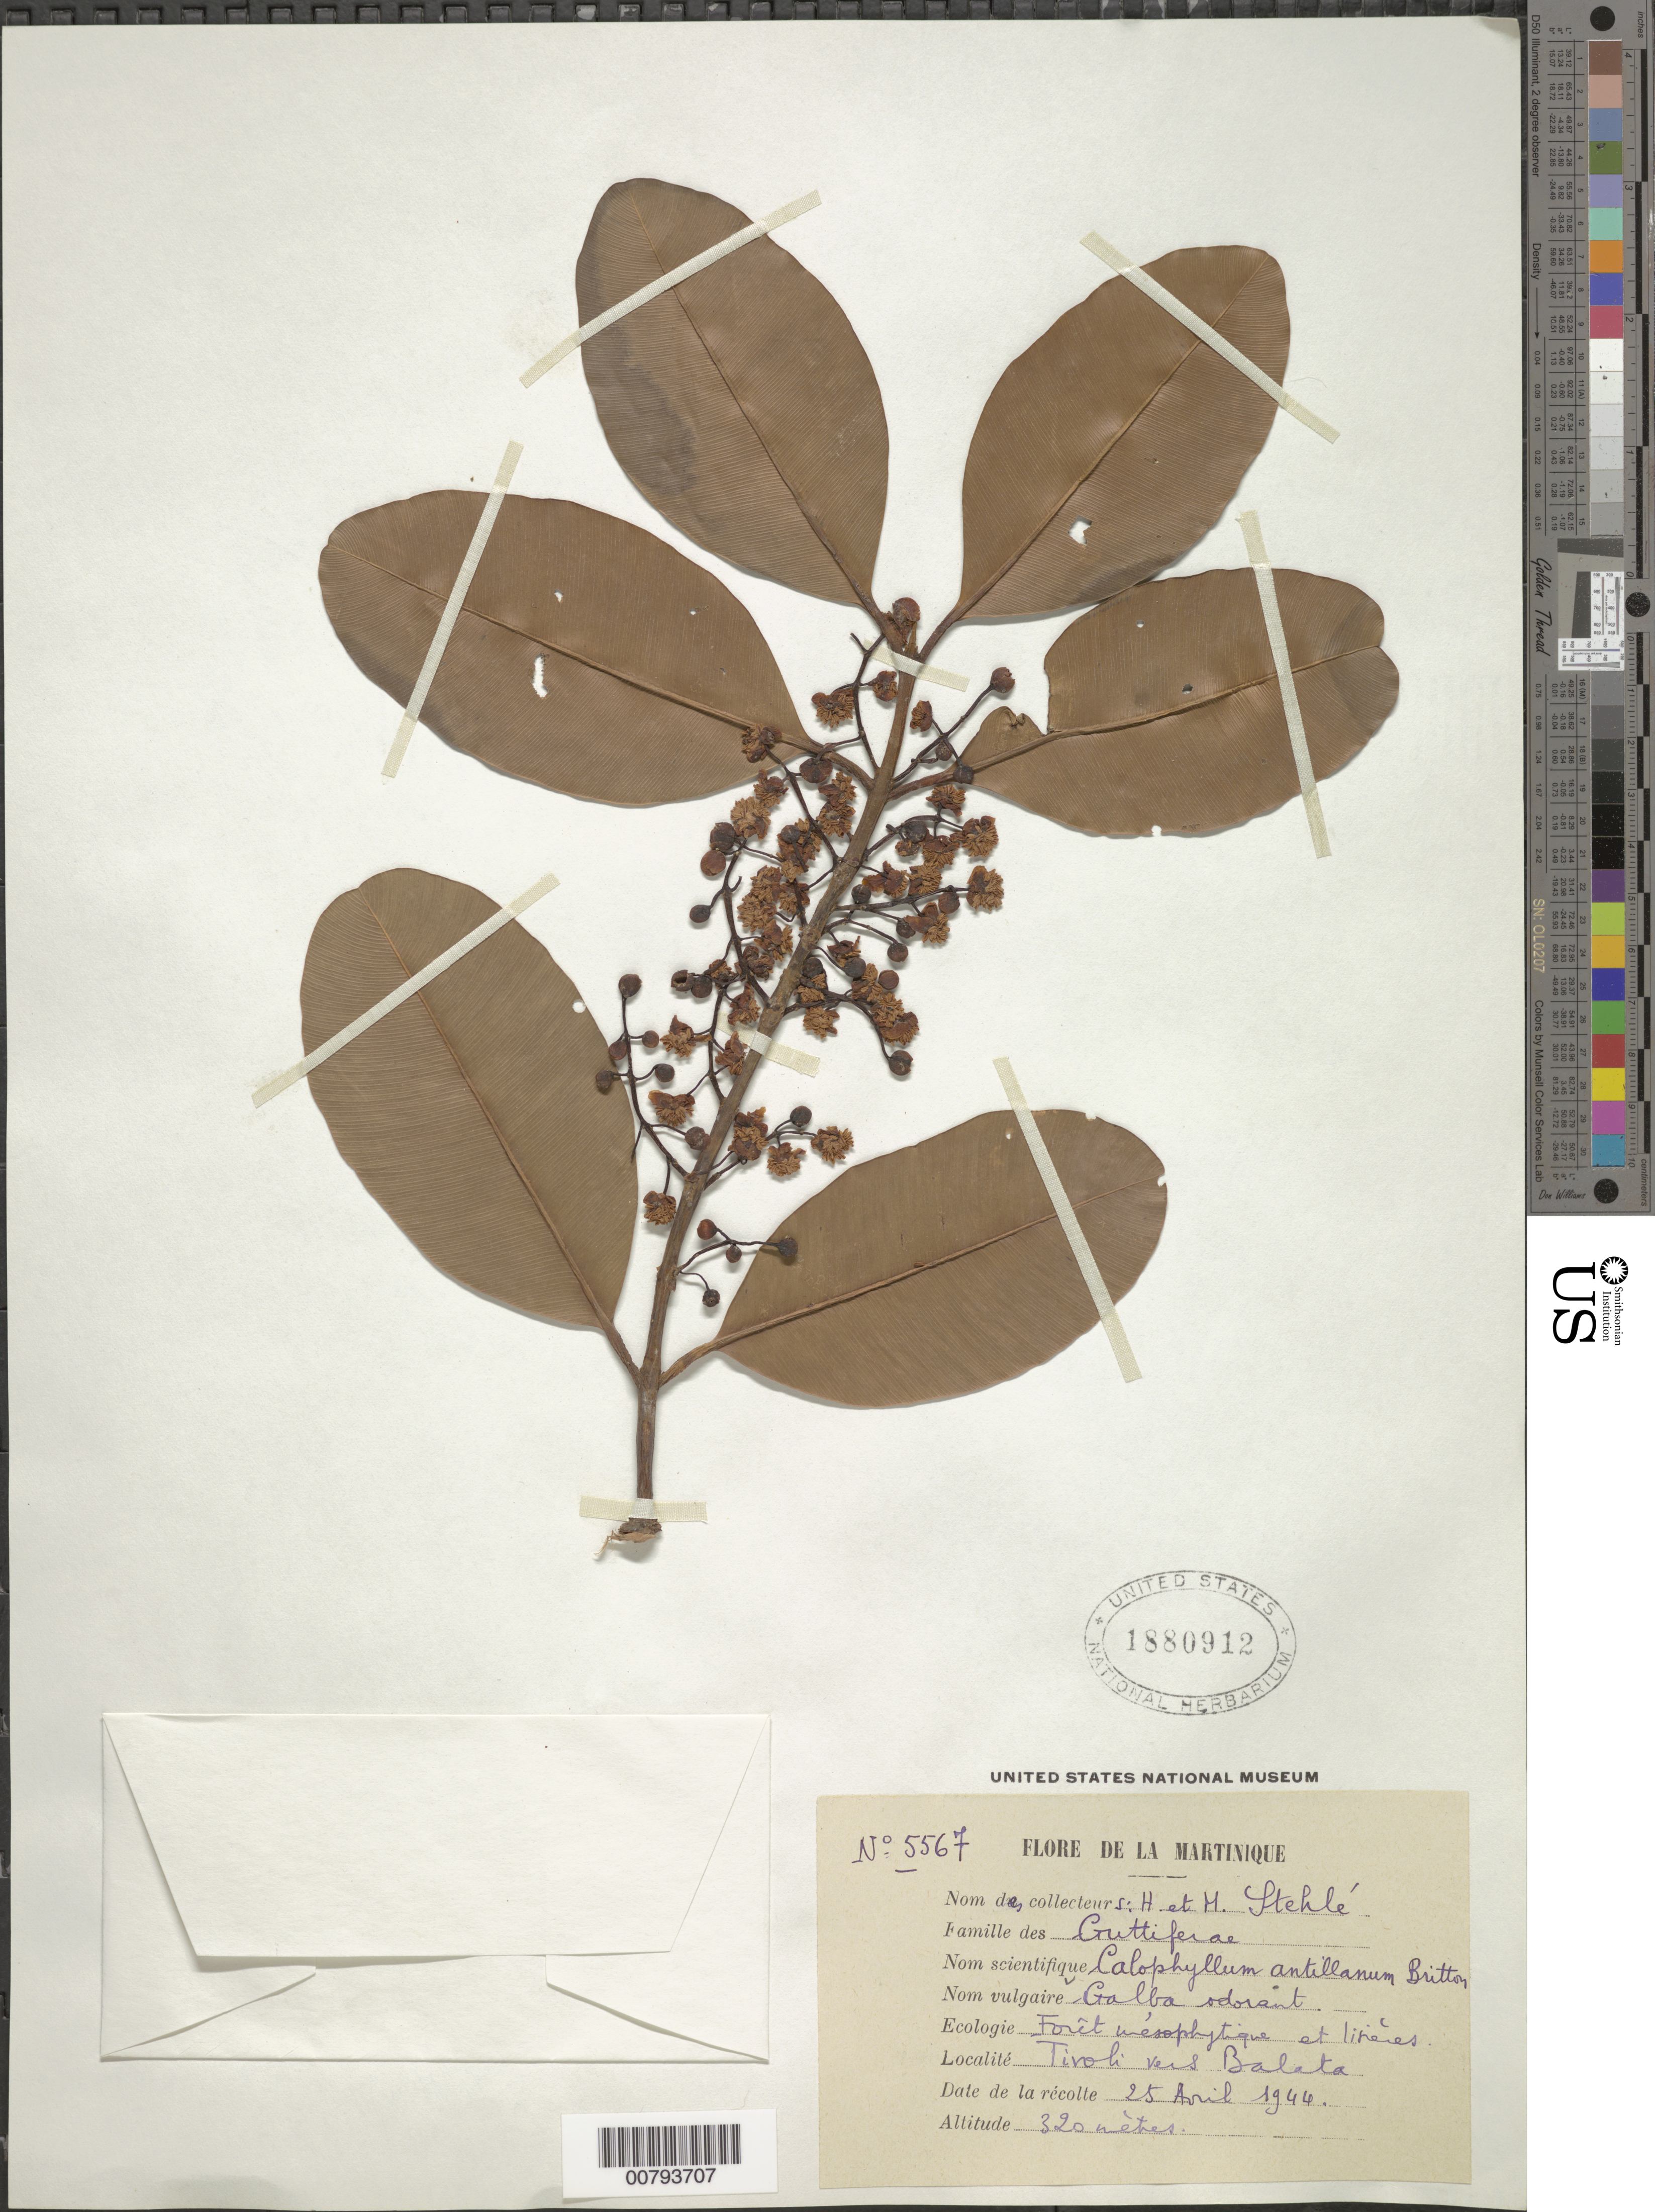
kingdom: Plantae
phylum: Tracheophyta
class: Magnoliopsida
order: Malpighiales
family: Calophyllaceae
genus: Calophyllum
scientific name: Calophyllum calaba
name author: L.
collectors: H. Stehlé & M. Stehlé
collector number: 5567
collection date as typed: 25 Apr 1944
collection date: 1944-04-25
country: Martinique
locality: Tivoli vers Balata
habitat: Mesophytic forest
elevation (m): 320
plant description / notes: Common name: Galba odoránt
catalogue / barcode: US 1880912